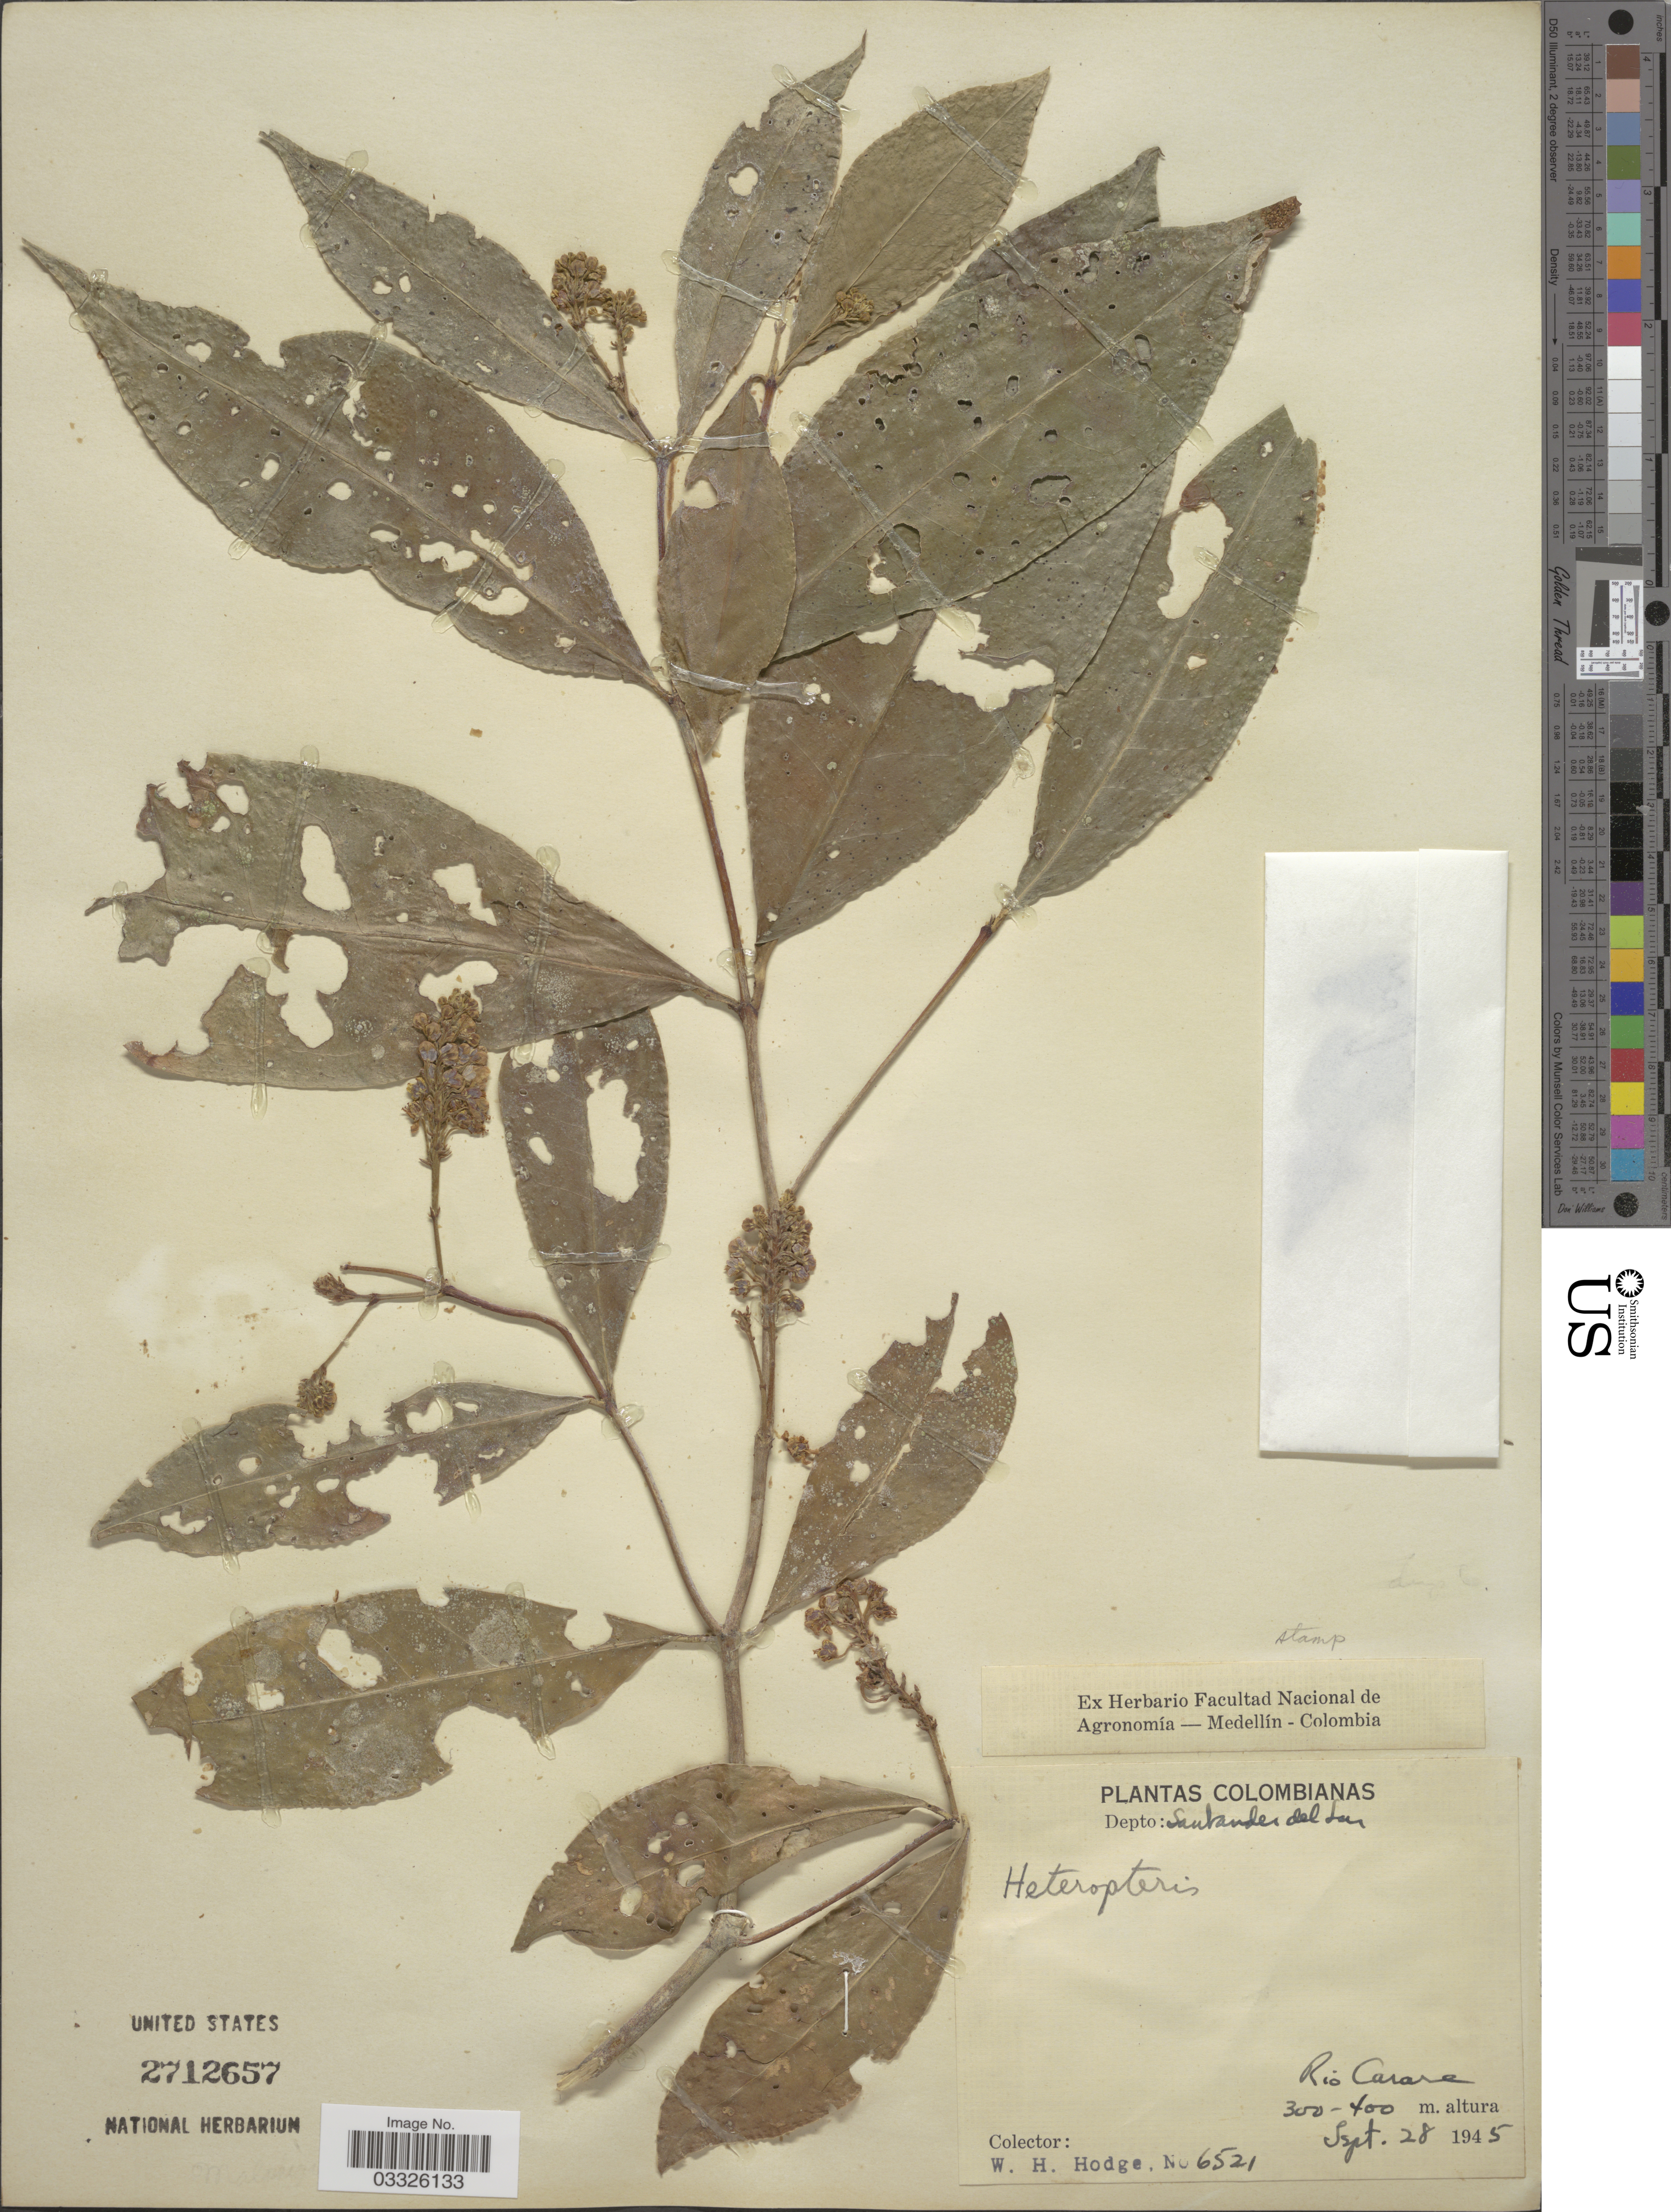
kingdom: Plantae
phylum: Tracheophyta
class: Magnoliopsida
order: Malpighiales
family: Malpighiaceae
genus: Heteropterys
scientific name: Heteropterys sp.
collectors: W. Hodge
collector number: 6521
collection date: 1945-09-28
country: Colombia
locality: Depto: Santander del Sur. Rio Carare.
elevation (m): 300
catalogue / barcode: US 2712657